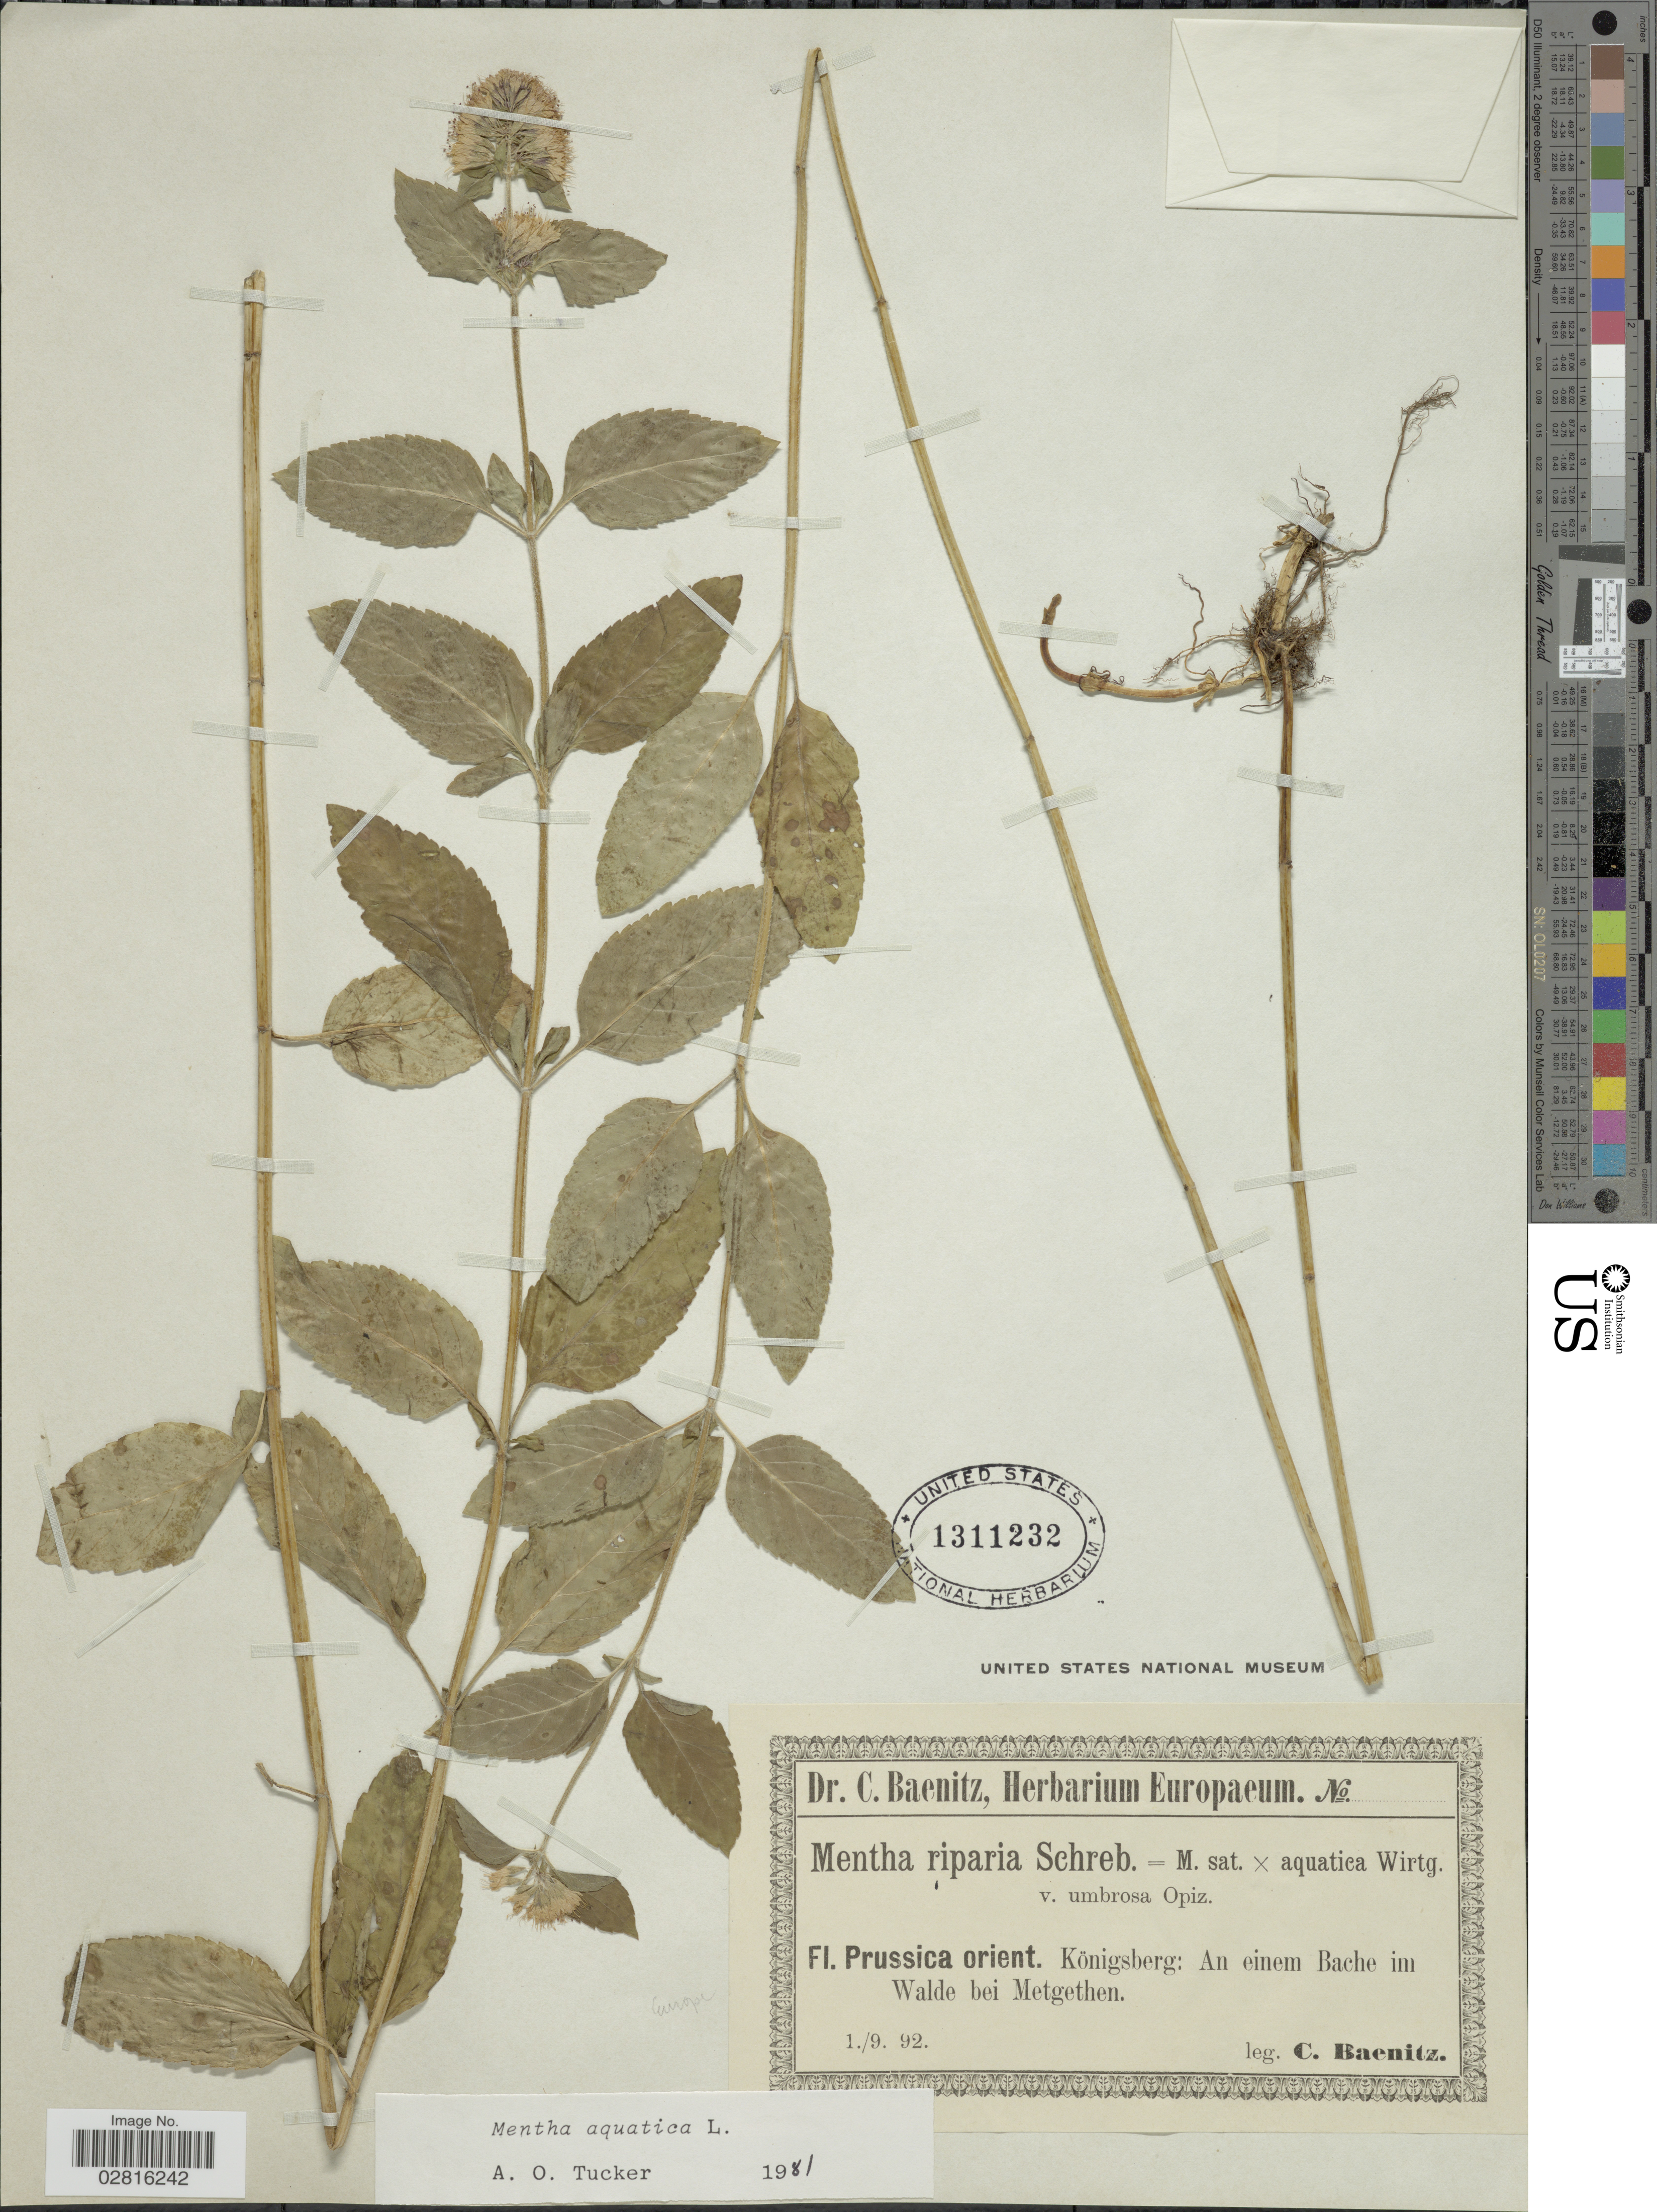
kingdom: Plantae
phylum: Tracheophyta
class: Magnoliopsida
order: Lamiales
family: Lamiaceae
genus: Mentha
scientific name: Mentha aquatica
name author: L.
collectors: C. G. Baenitz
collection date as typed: Transcribed d/m/y: 1/9/92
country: Germany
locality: Prussica orient. Königsberg: An einem Bache im Walde bei Metgethen.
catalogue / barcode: US 1311232